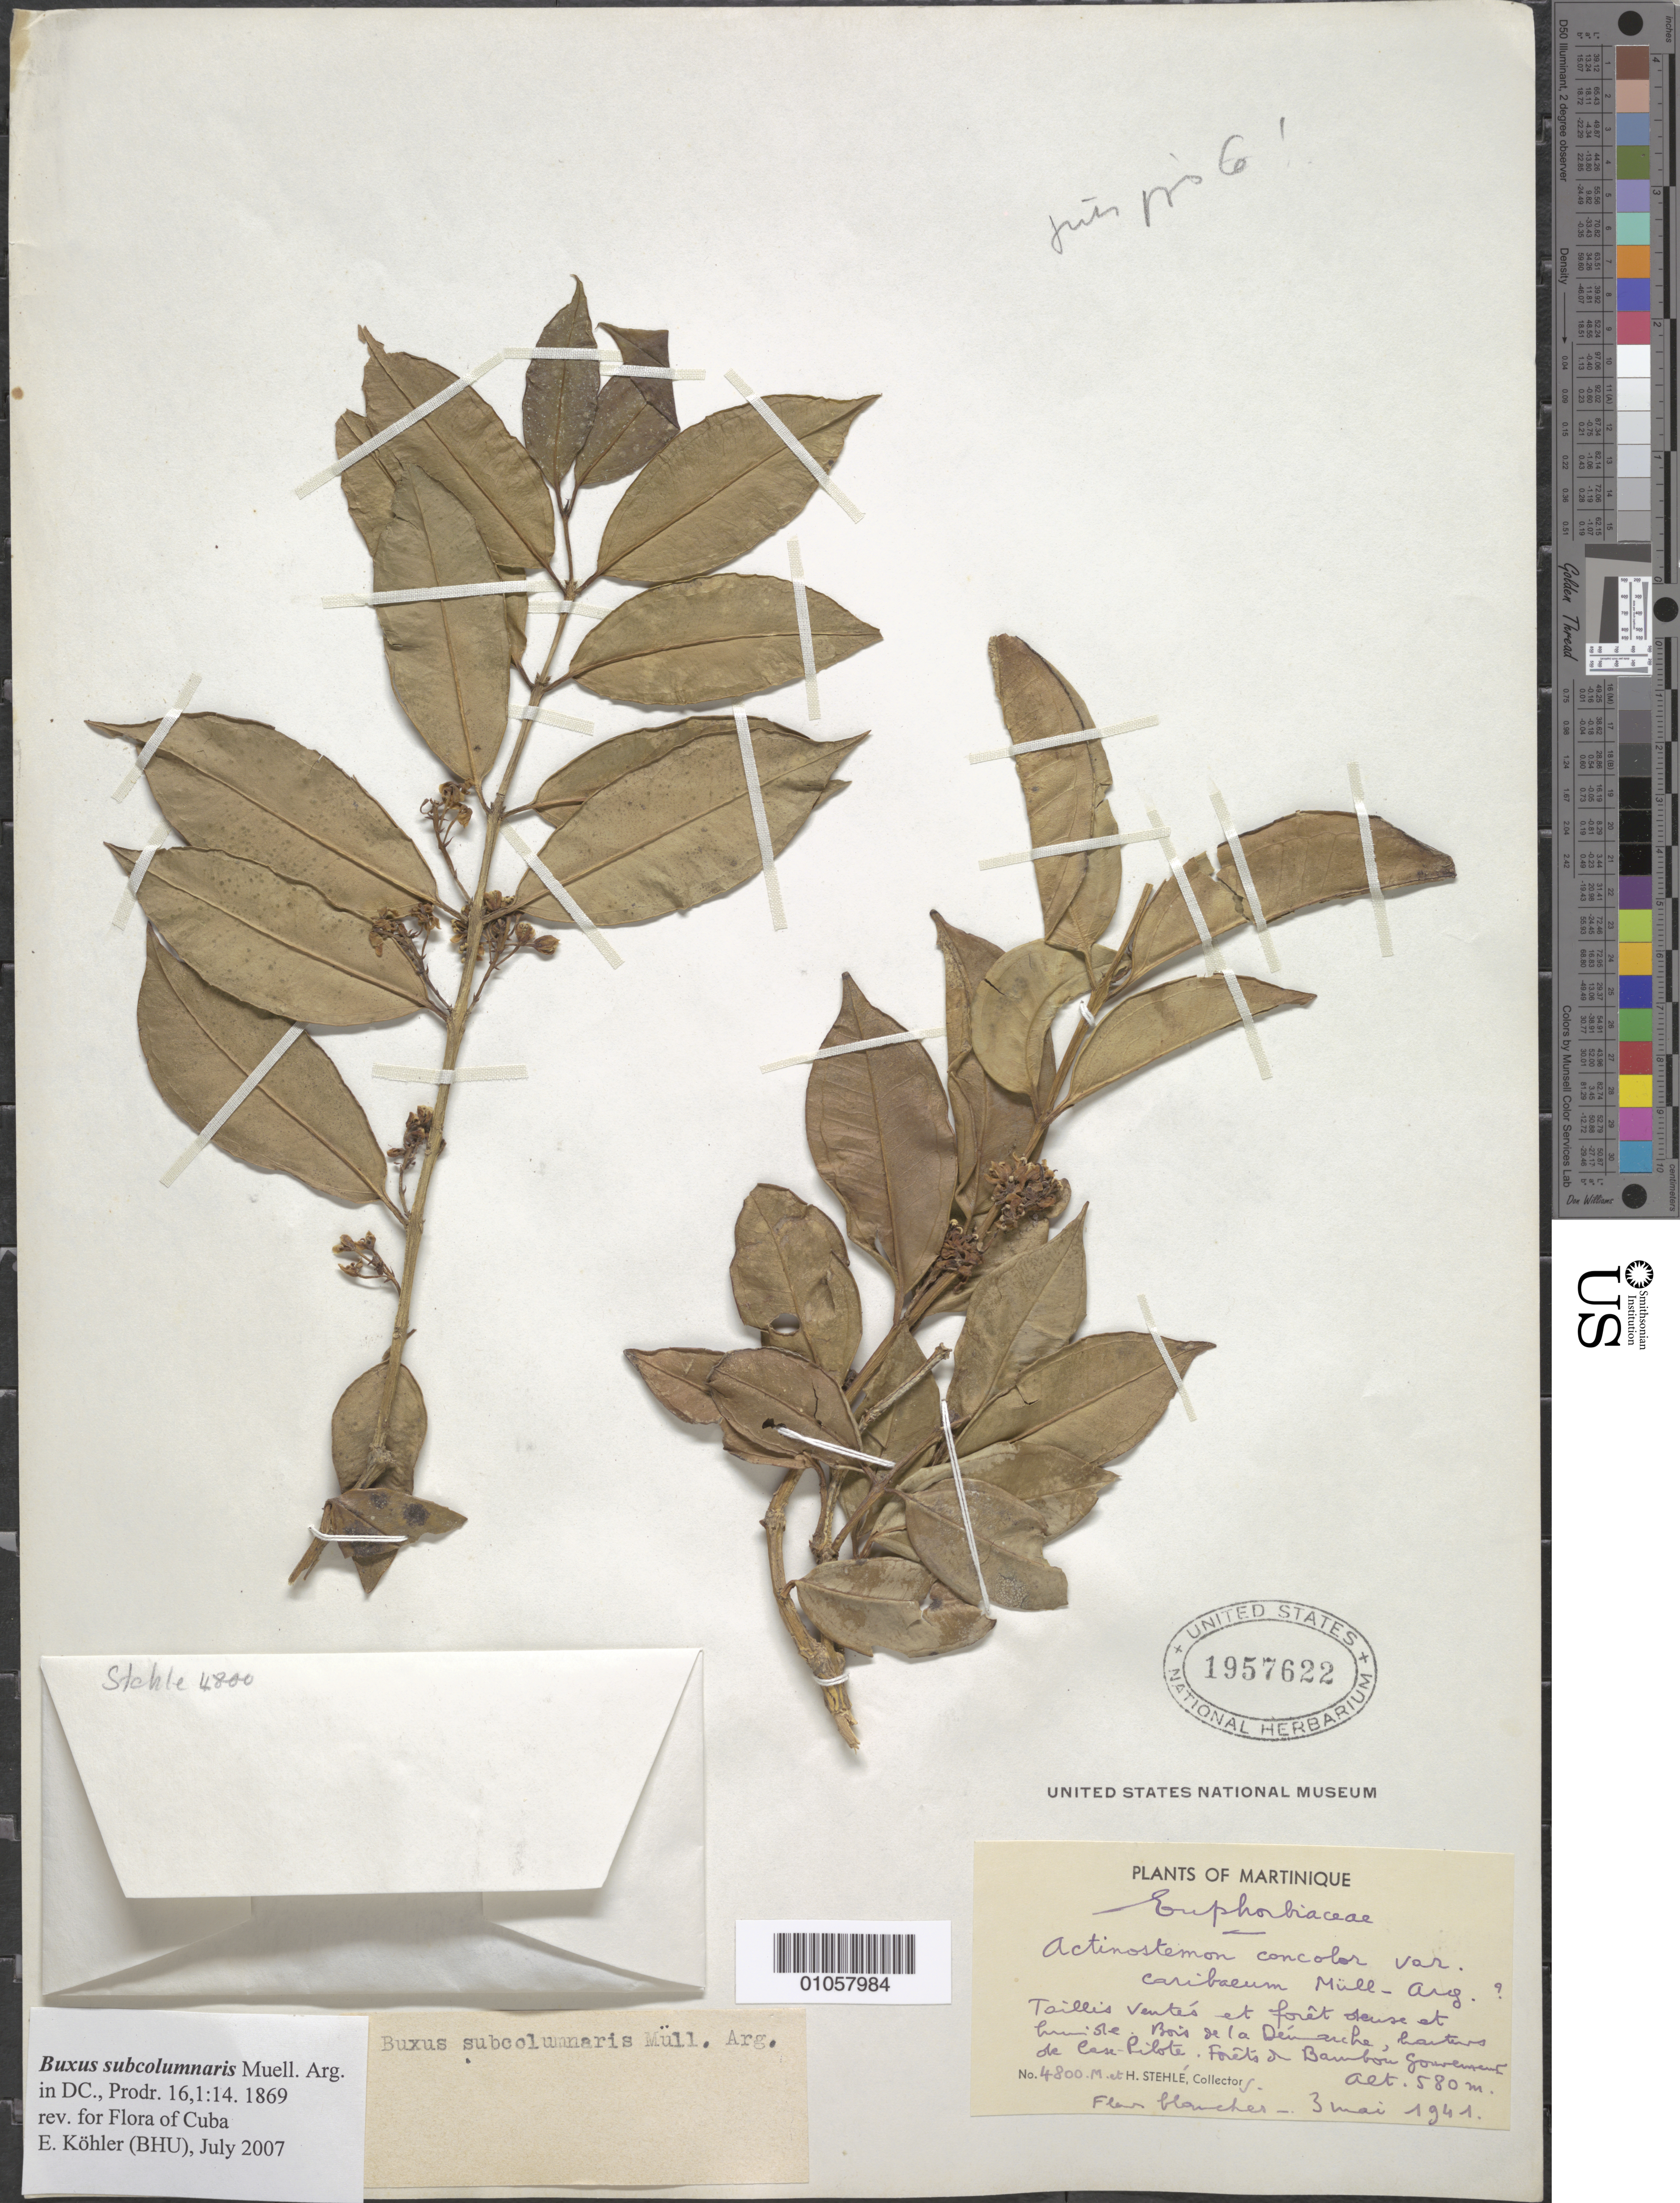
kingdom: Plantae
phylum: Tracheophyta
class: Magnoliopsida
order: Buxales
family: Buxaceae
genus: Buxus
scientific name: Buxus subcolumnaris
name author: Müll. Arg.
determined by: Kohler, E.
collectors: H. Stehlé & M. Stehlé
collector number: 4800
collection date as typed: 03 May 1941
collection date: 1941-05-03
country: Martinique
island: Martinique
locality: Démarche, hauteurs de Case-Pilote, forêts du Bambou Gouverment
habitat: Taillis ventés et forêt dense et humide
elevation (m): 580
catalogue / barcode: US 1957622